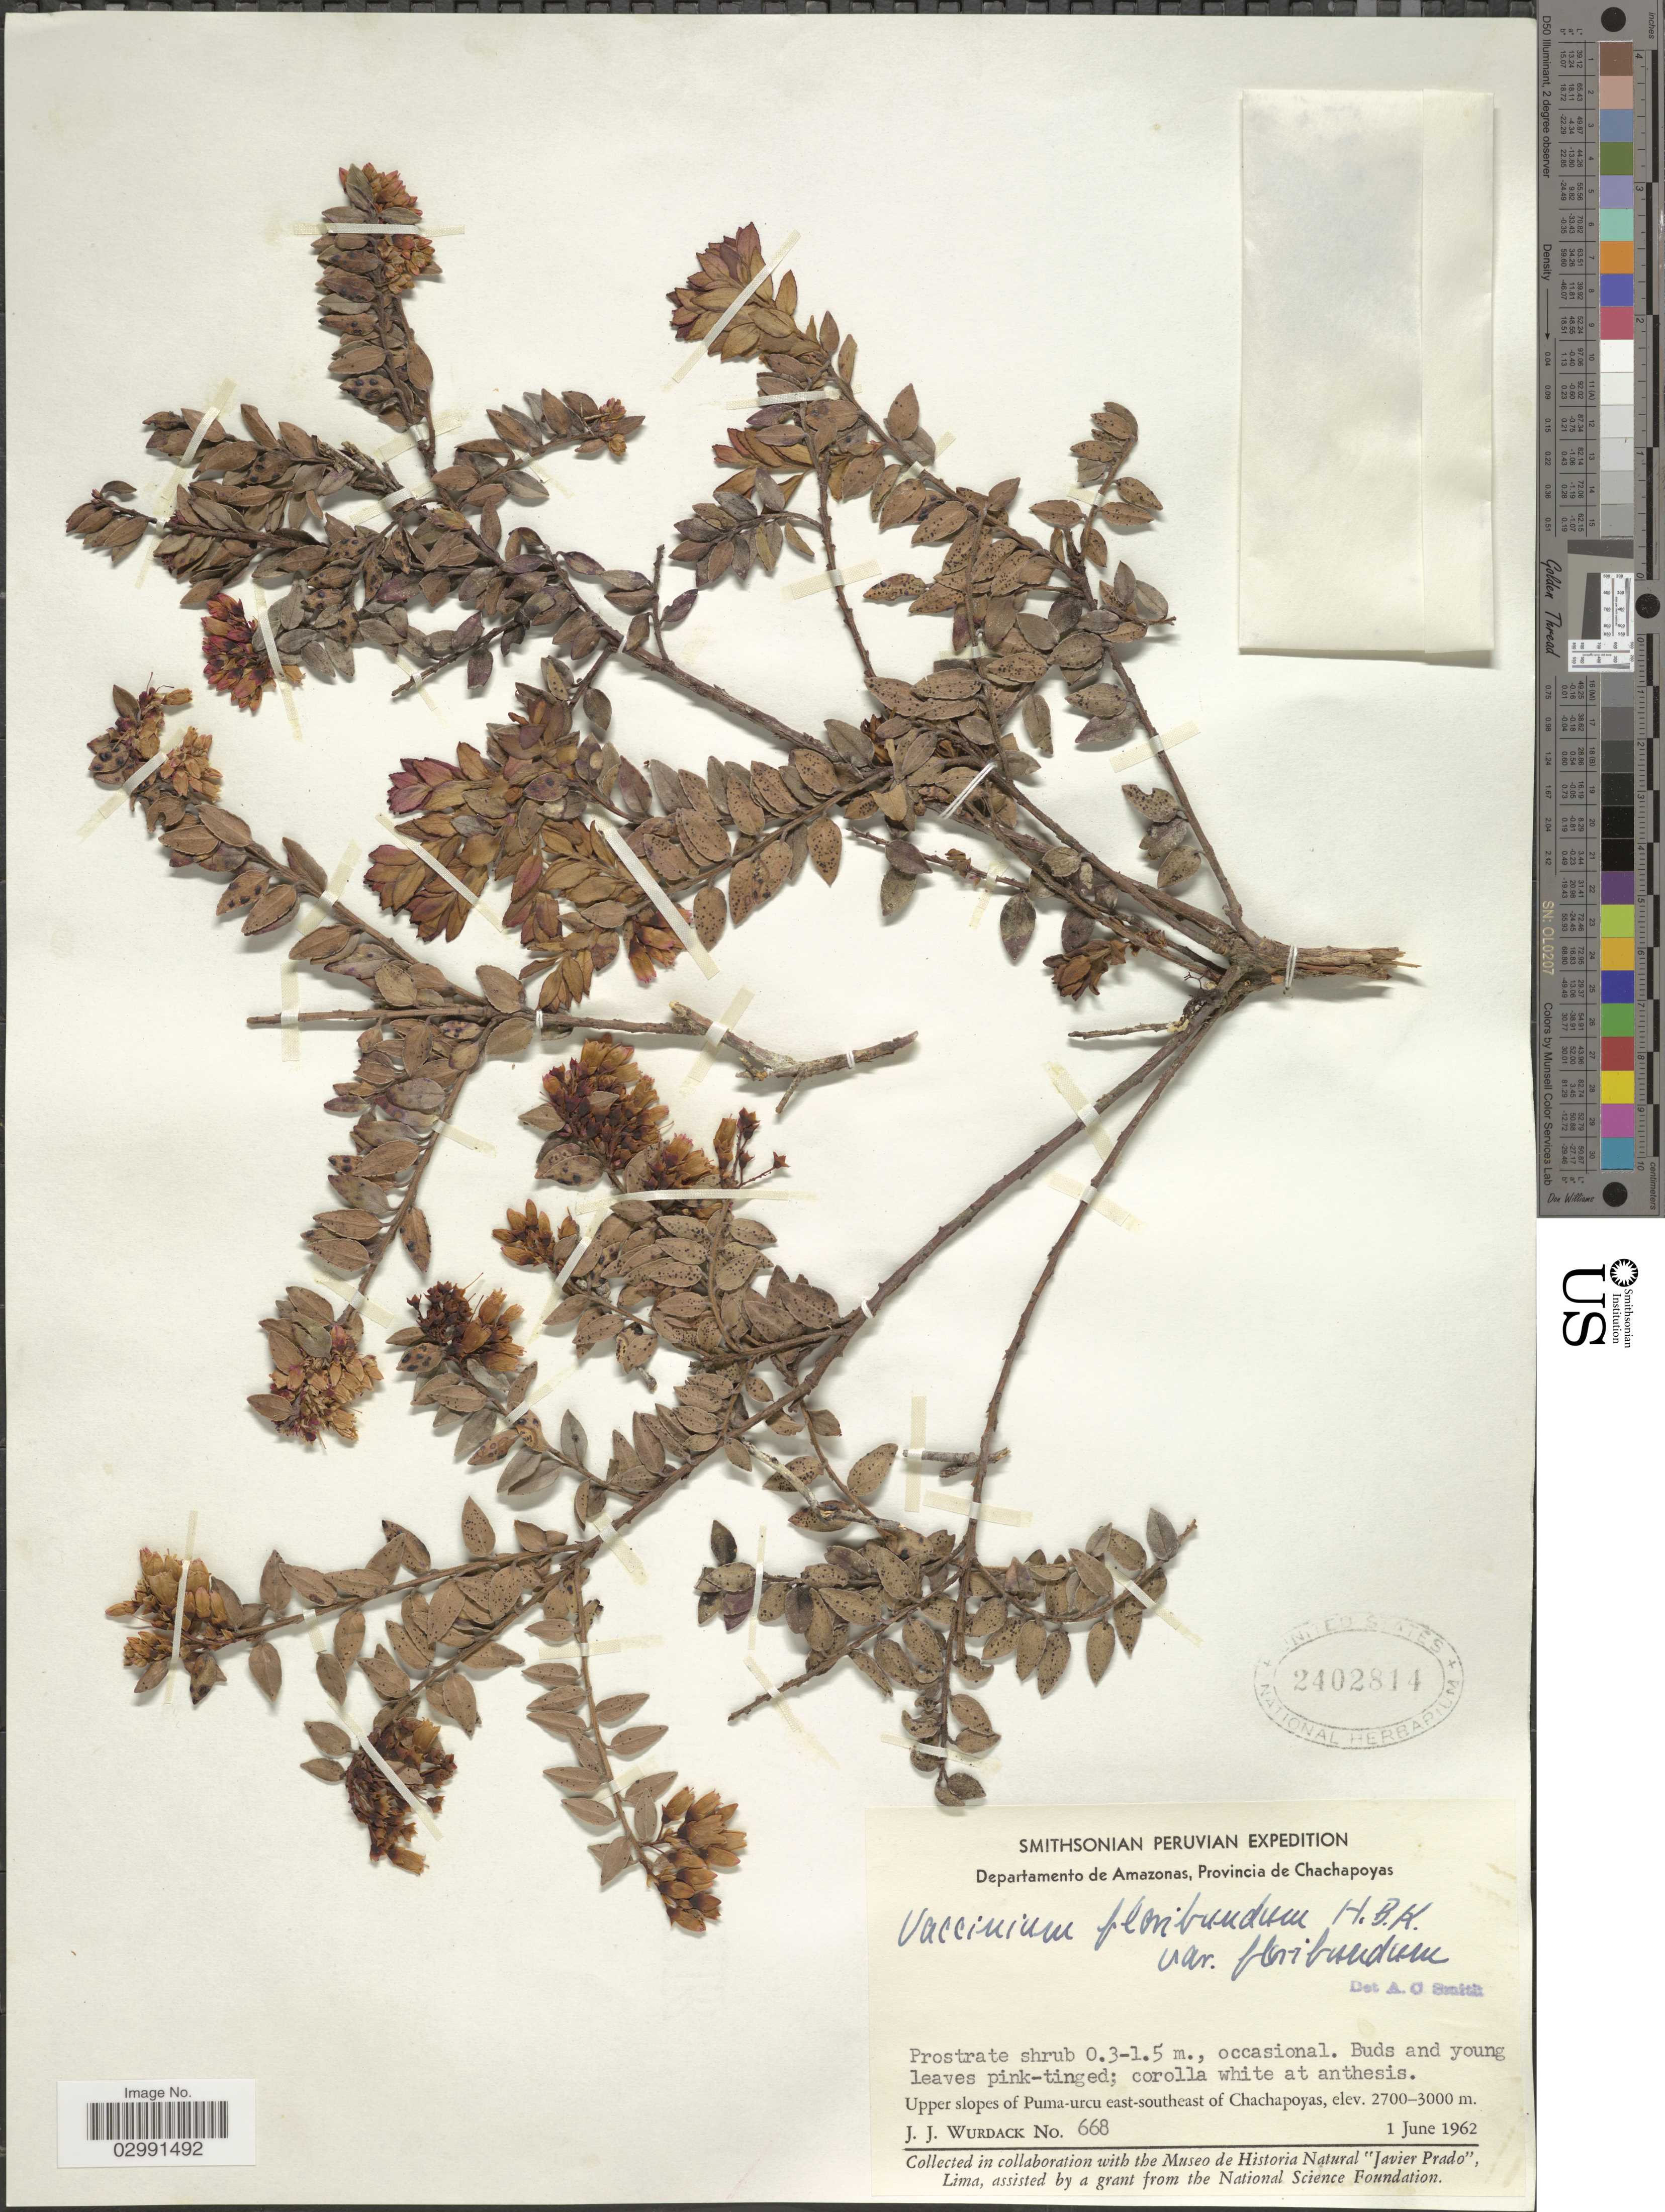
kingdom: Plantae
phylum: Tracheophyta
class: Magnoliopsida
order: Ericales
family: Ericaceae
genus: Vaccinium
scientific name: Vaccinium floribundum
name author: Kunth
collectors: J. J. Wurdack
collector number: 668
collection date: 1962-06-01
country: Peru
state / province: Amazonas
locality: Departamento de Amazonas, Provincia de Chachapoyas. Upper slopes of Puma-urcu east-southeast of Chachapoyas.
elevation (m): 2700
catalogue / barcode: US 2402814